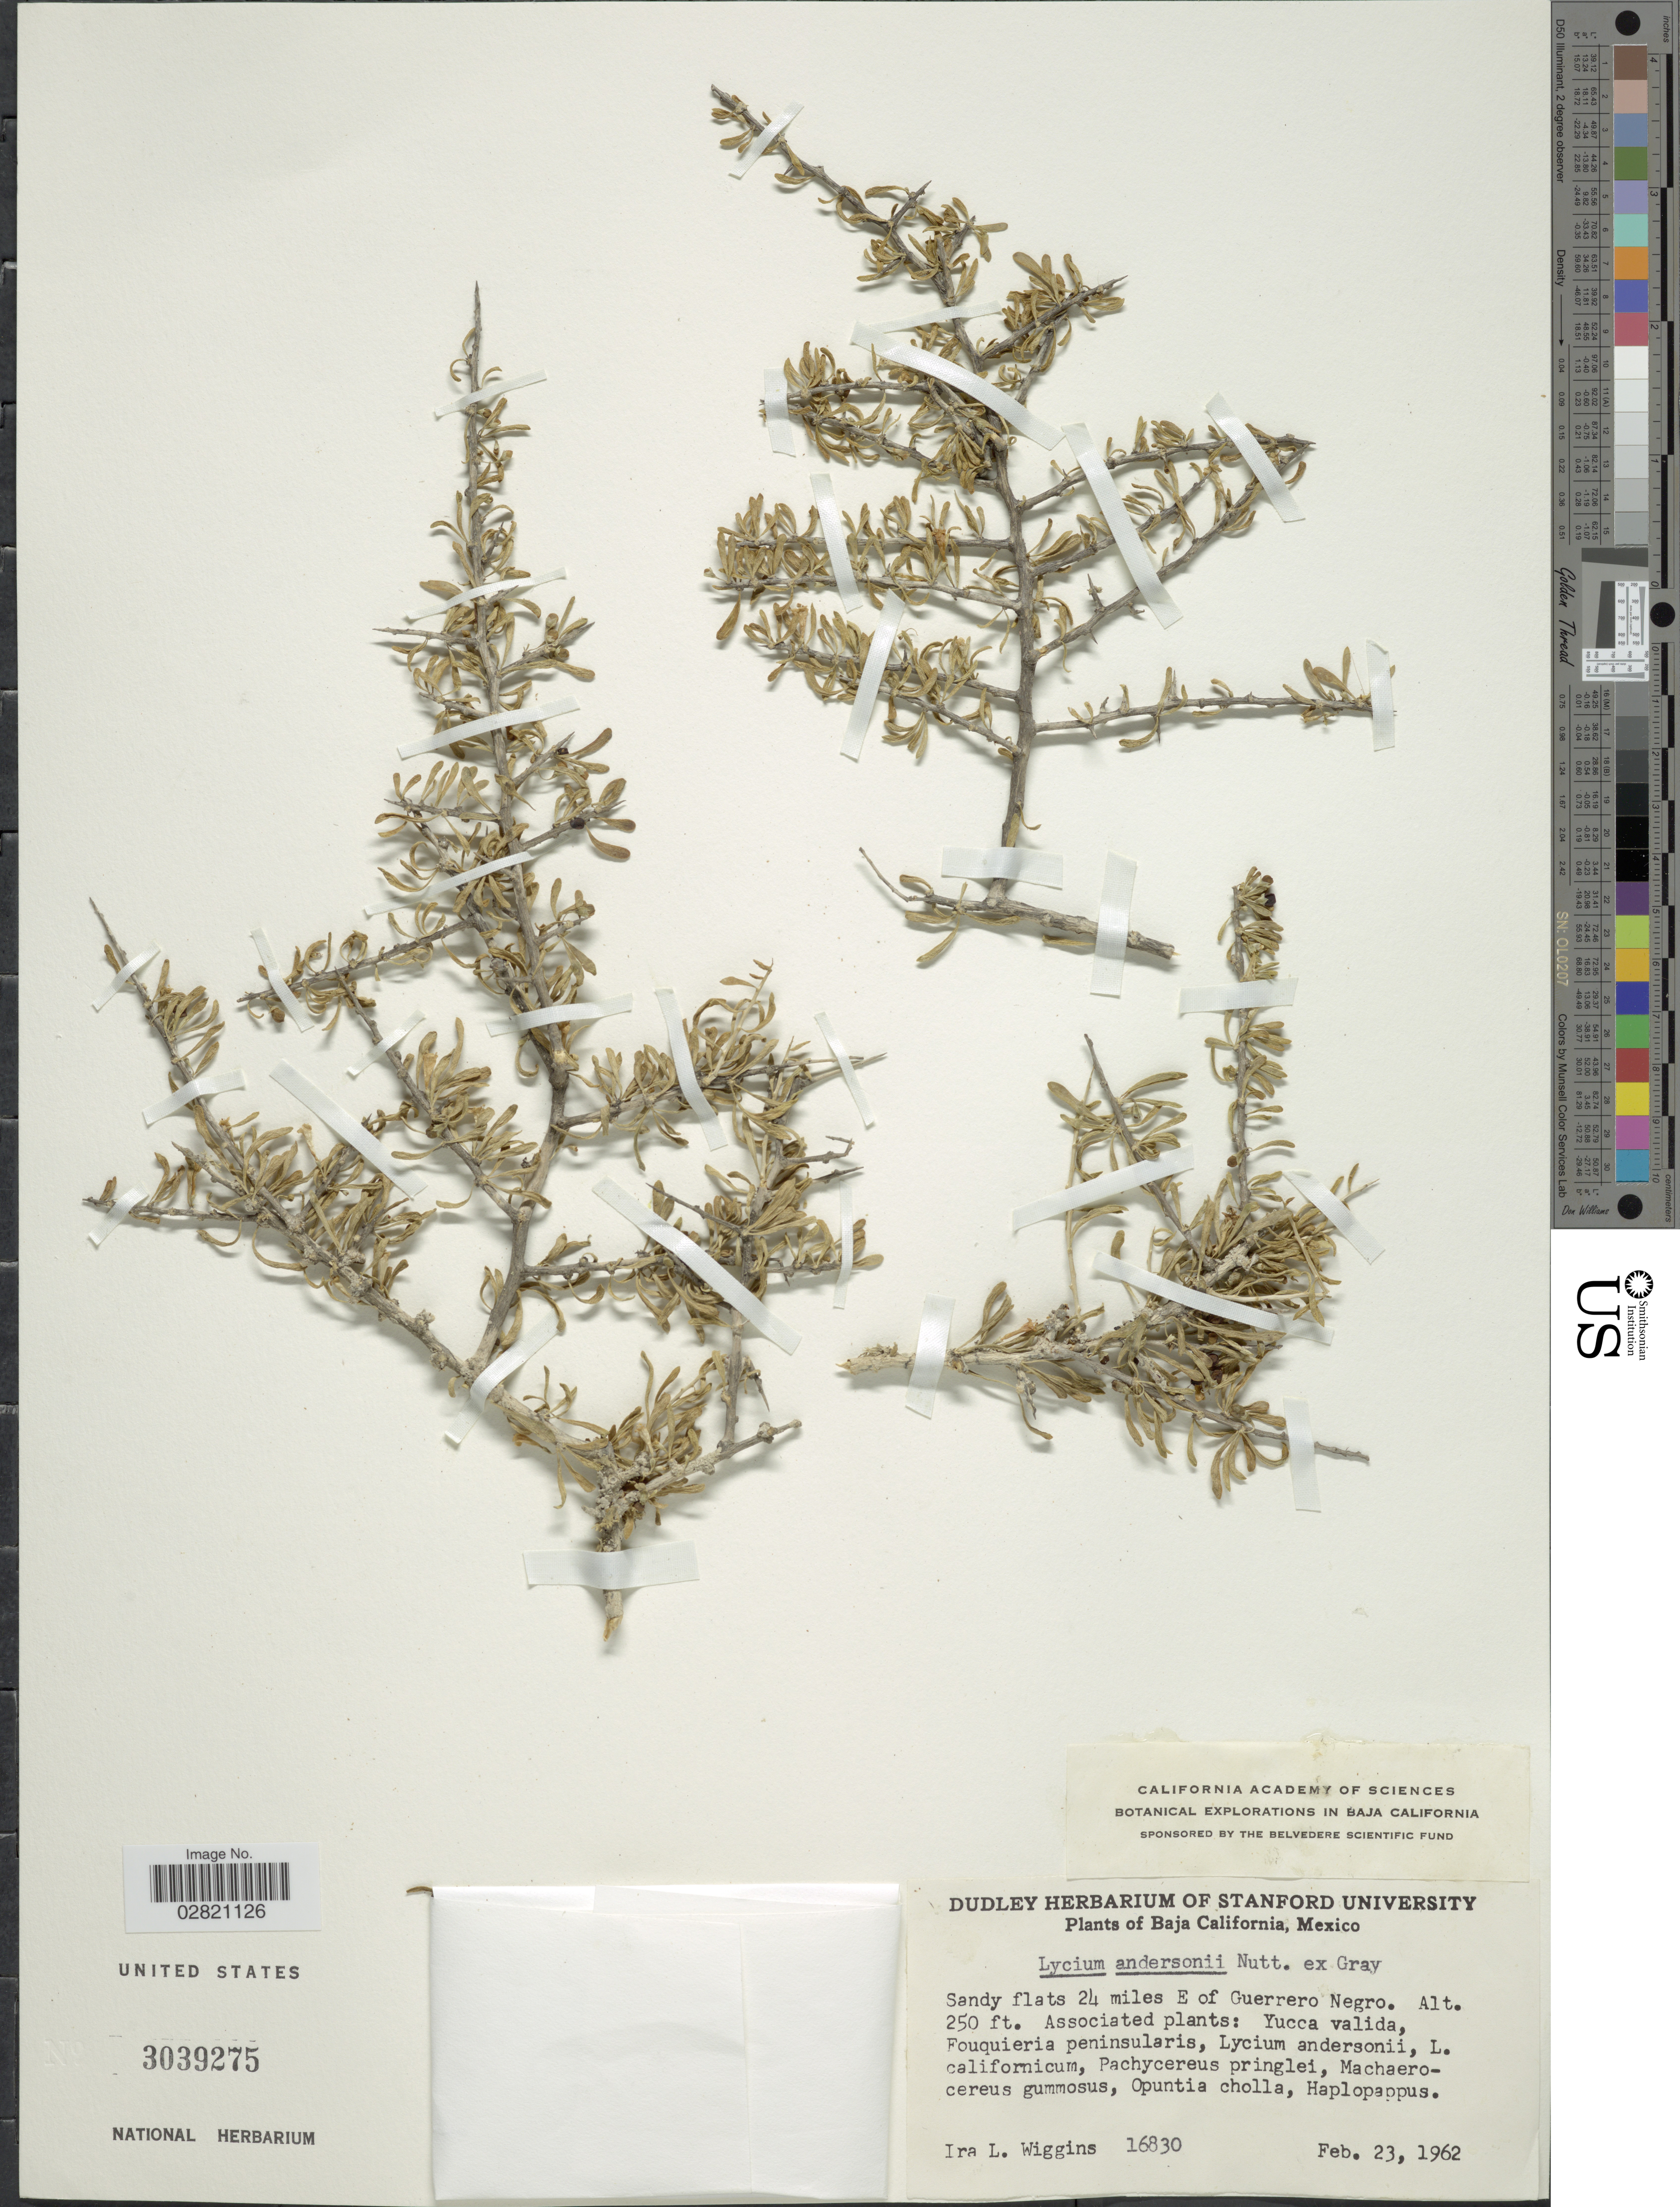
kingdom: Plantae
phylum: Tracheophyta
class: Magnoliopsida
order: Solanales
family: Solanaceae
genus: Lycium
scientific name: Lycium andersonii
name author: A. Gray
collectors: I. L. Wiggins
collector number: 16830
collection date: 1962-02-23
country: Mexico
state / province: Baja California Norte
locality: Sandy flats 24 miles E of Guerrero Negro.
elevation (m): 76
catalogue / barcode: US 3039275